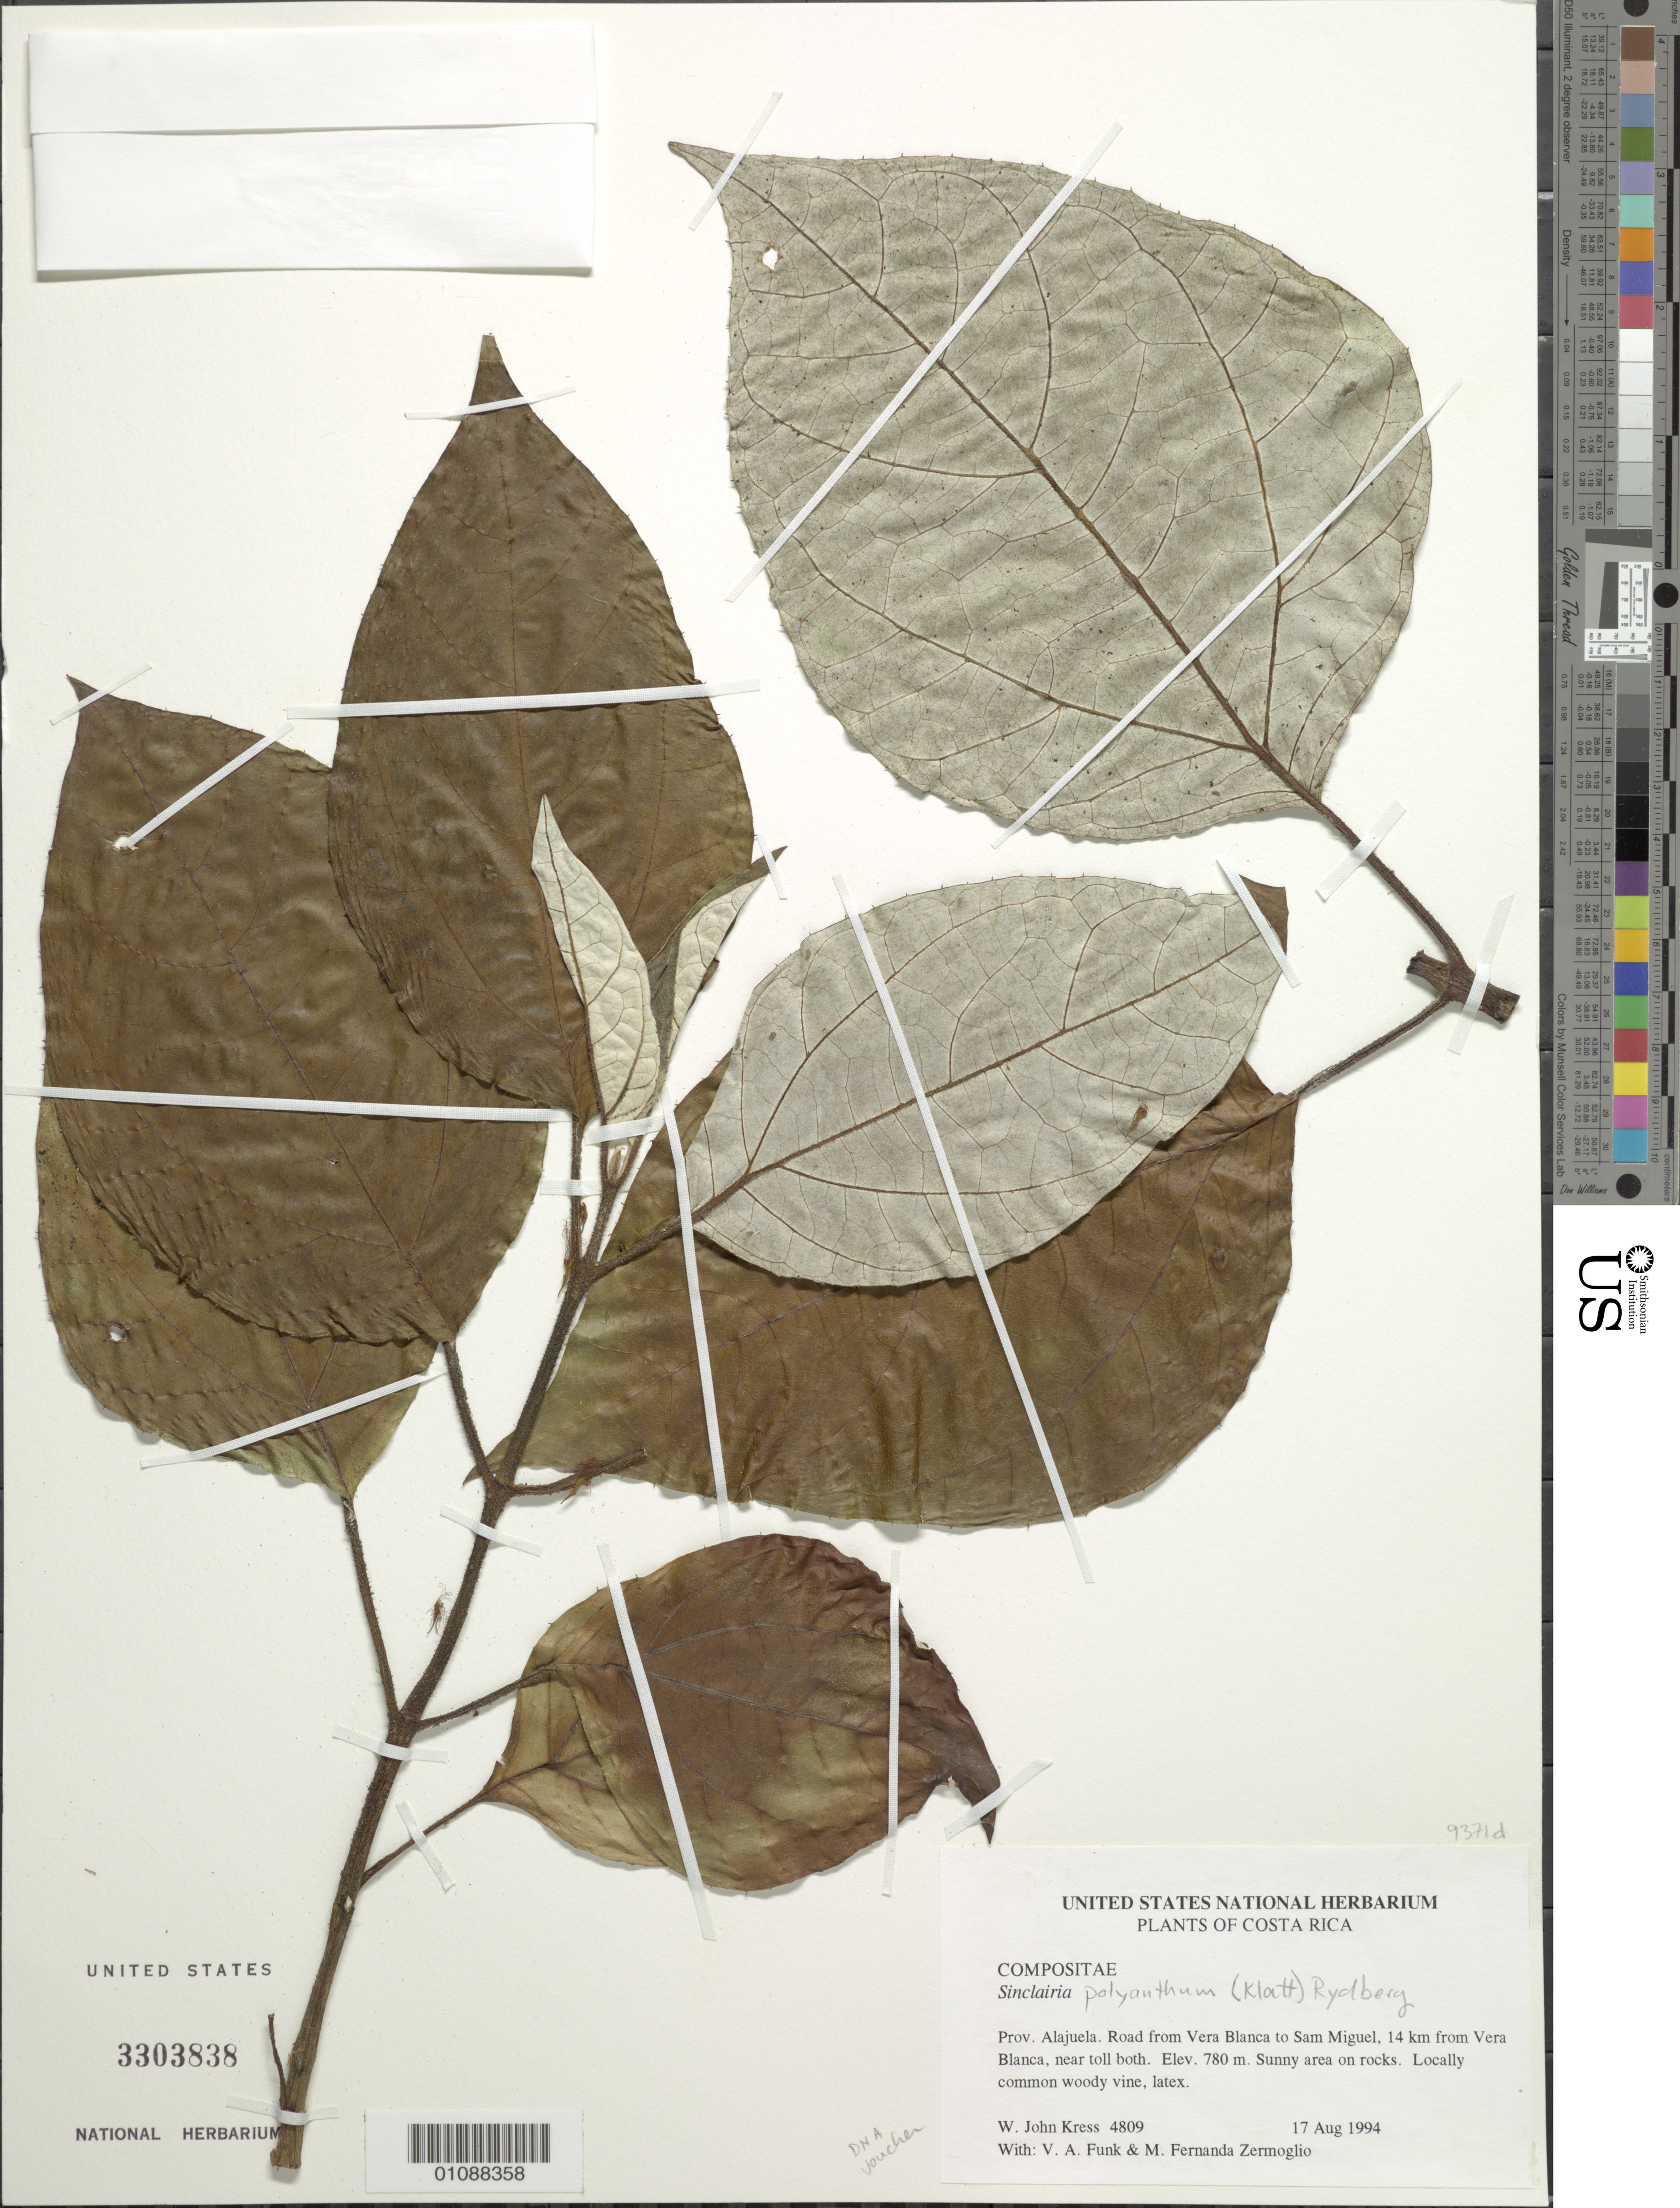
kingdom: Plantae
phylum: Tracheophyta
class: Magnoliopsida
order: Asterales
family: Asteraceae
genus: Sinclairia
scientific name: Sinclairia polyantha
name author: (Klatt) Rydb.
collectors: W. J. Kress, V. Funk & M. Zermoglio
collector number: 4809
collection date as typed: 17 August 1994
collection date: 1994-08-17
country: Costa Rica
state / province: Alajuela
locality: Road from Vera Blanca to San Miguel, 14 km from Vera Blanca, near toll booth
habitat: Sunny area on rocks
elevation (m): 780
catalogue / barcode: US 3303808